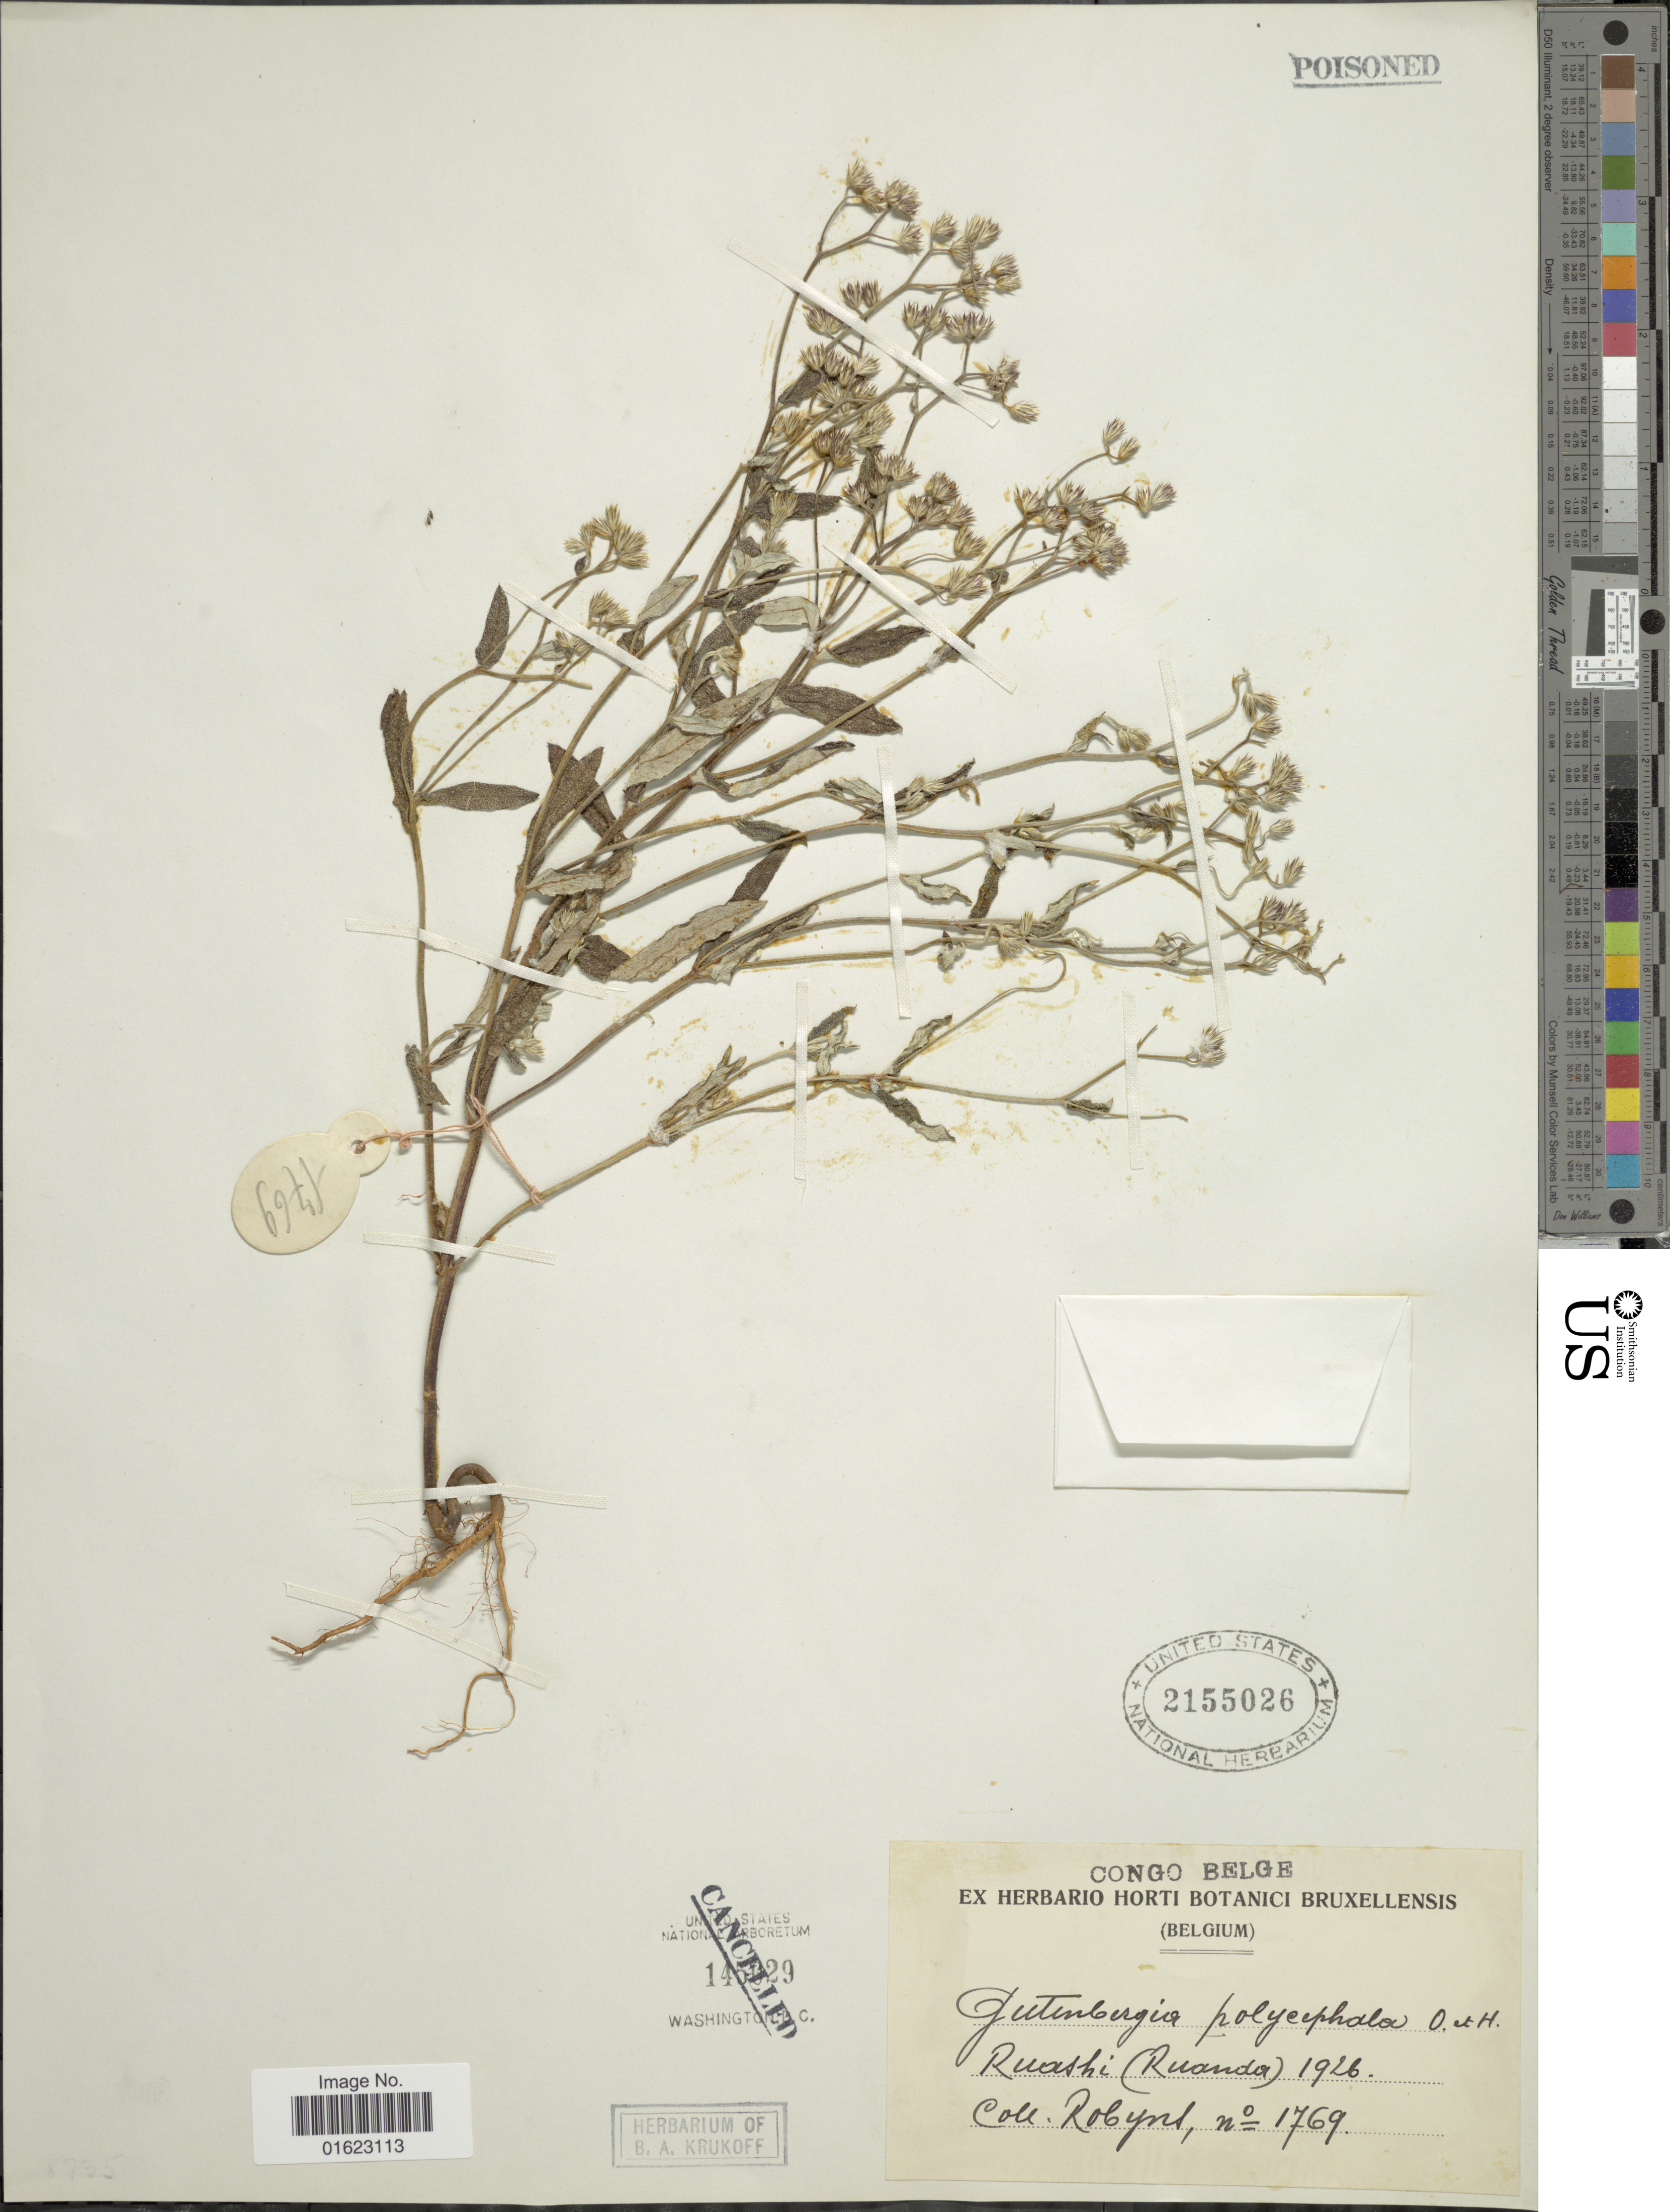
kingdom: Plantae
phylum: Tracheophyta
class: Magnoliopsida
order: Asterales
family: Asteraceae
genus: Gutenbergia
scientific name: Gutenbergia polycephala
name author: Oliv. & Hiern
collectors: -. Robyns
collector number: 1769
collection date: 1926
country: Rwanda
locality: Congo Belge, Ruashi (Ruanda).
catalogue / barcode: US 2155026